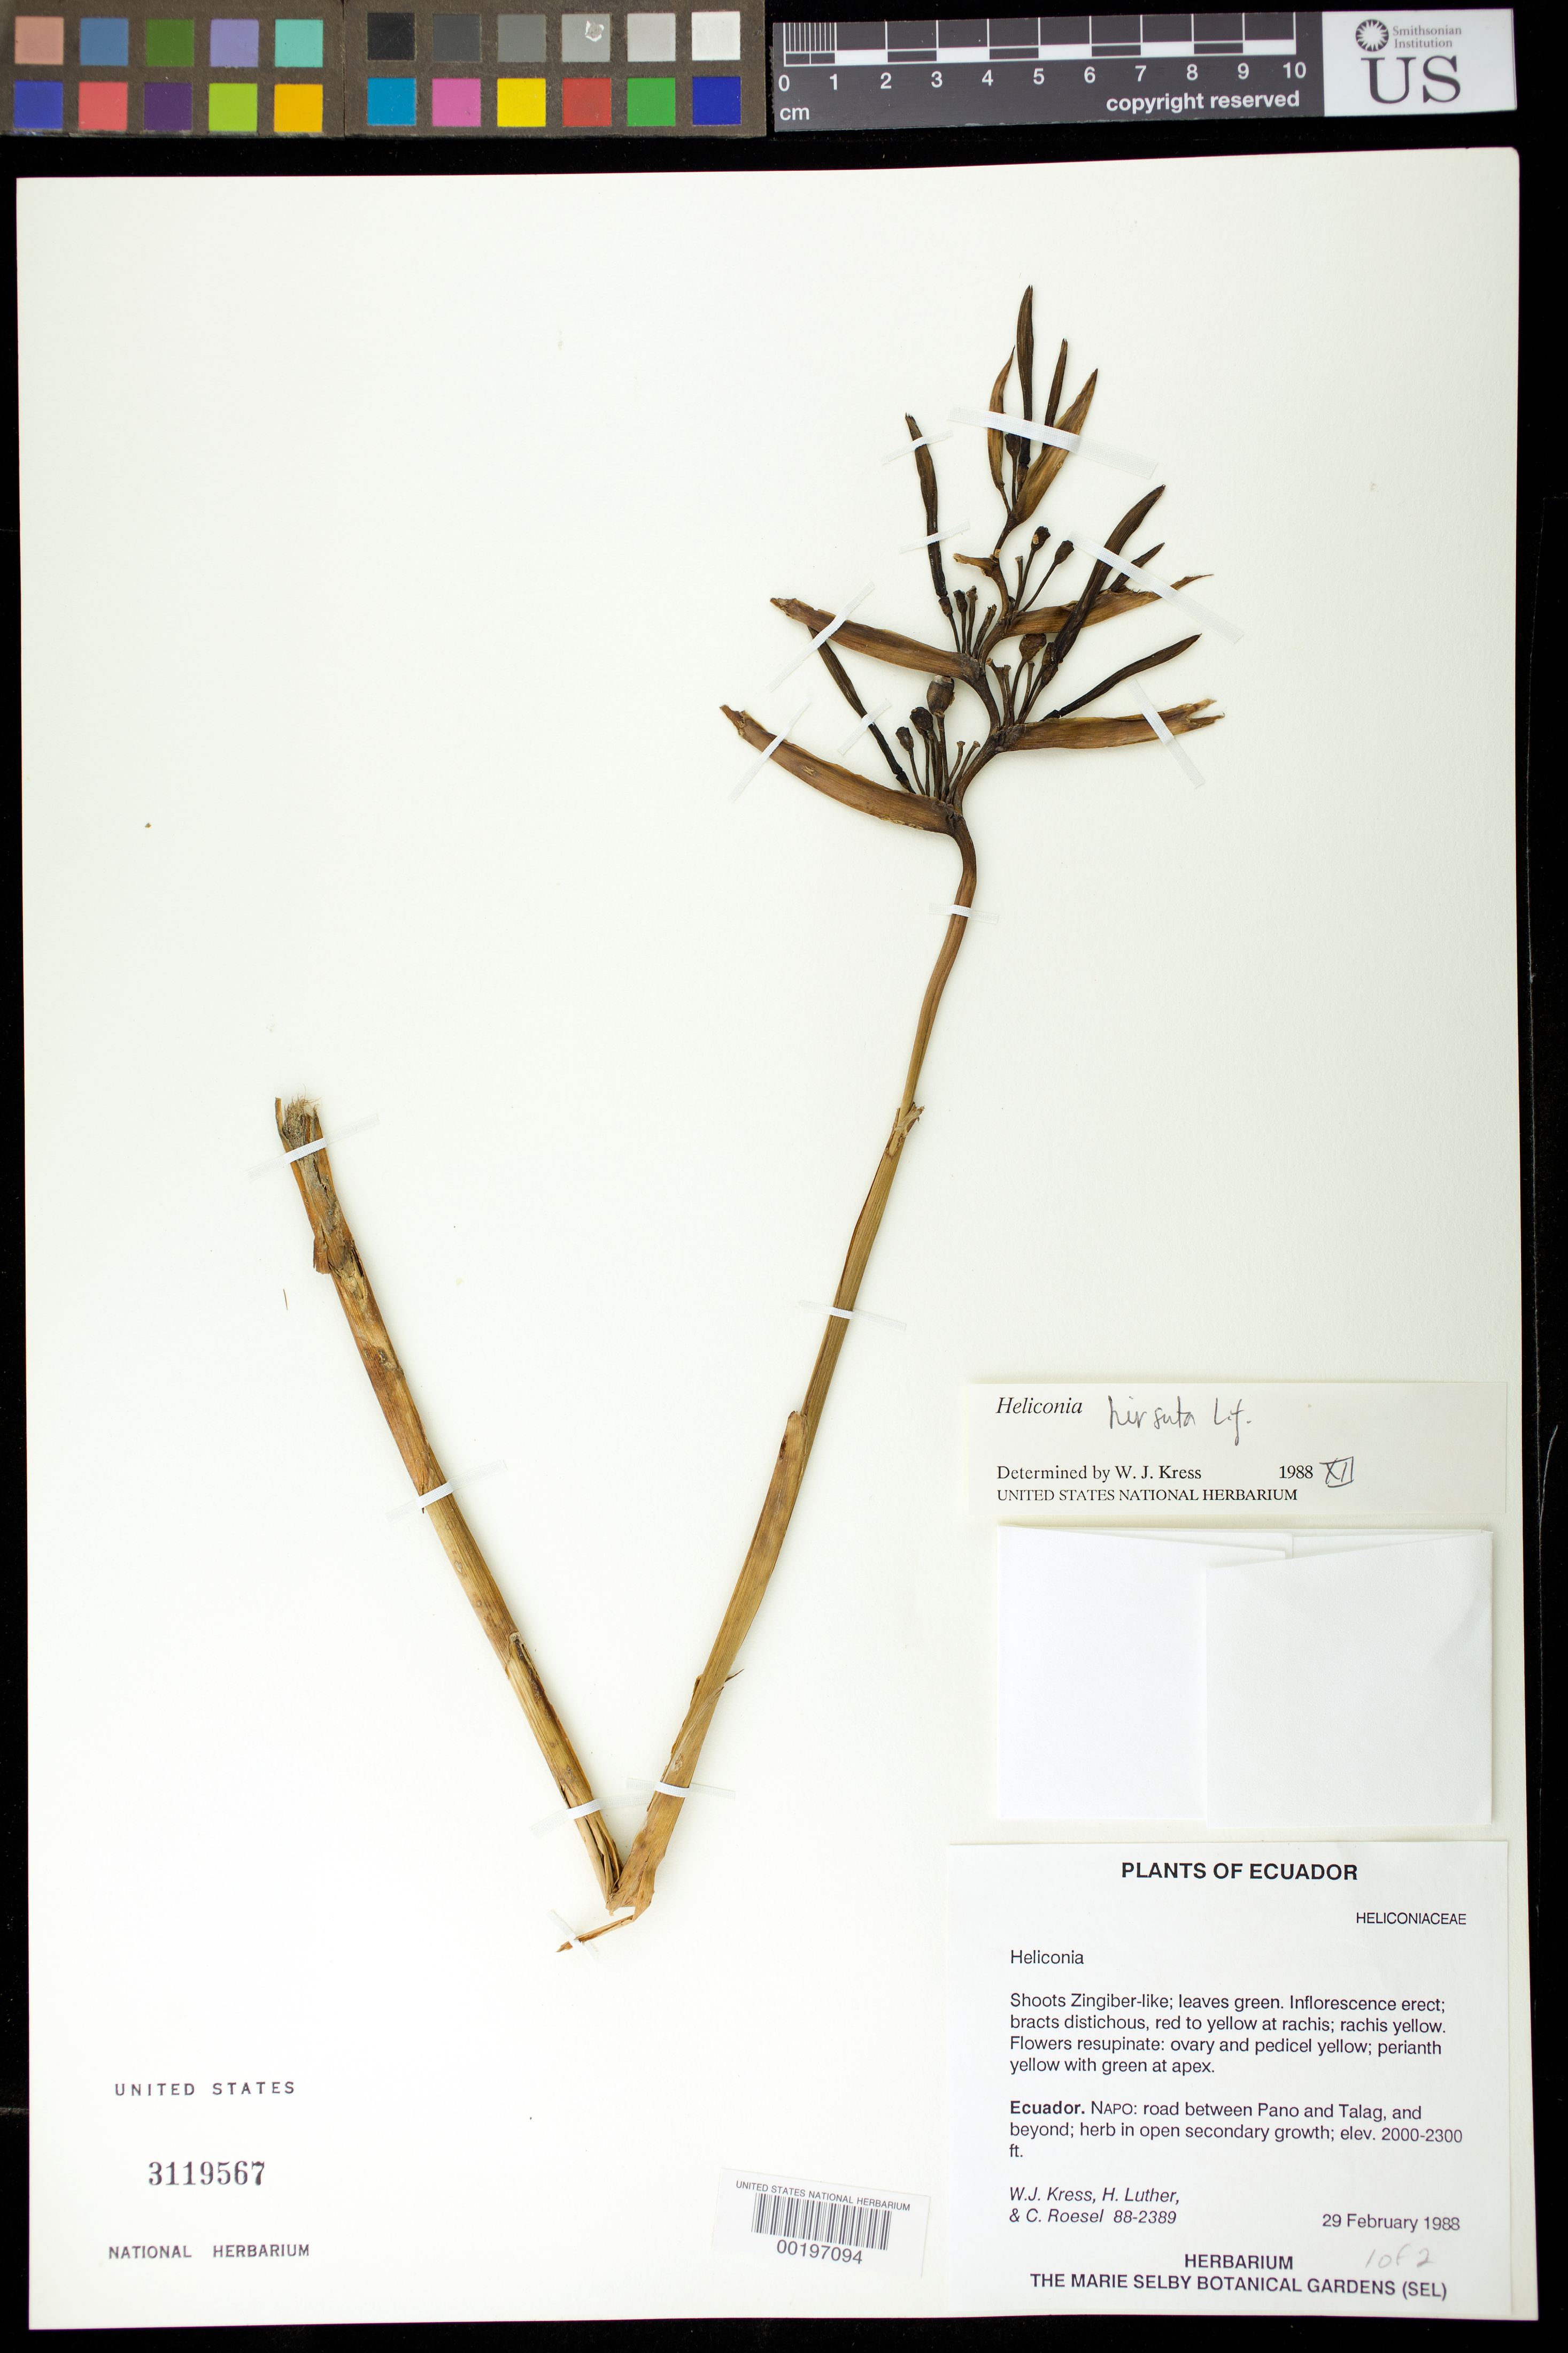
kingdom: Plantae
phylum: Tracheophyta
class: Liliopsida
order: Zingiberales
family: Heliconiaceae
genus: Heliconia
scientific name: Heliconia hirsuta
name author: L. f.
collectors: W. J. Kress, Harry E. Luther & C. S. Roesel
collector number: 88-2389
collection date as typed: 29 Feb 1988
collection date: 1988-02-29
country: Ecuador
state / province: Napo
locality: Road between pano and talag, and beyond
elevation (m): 610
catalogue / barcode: US 3119567